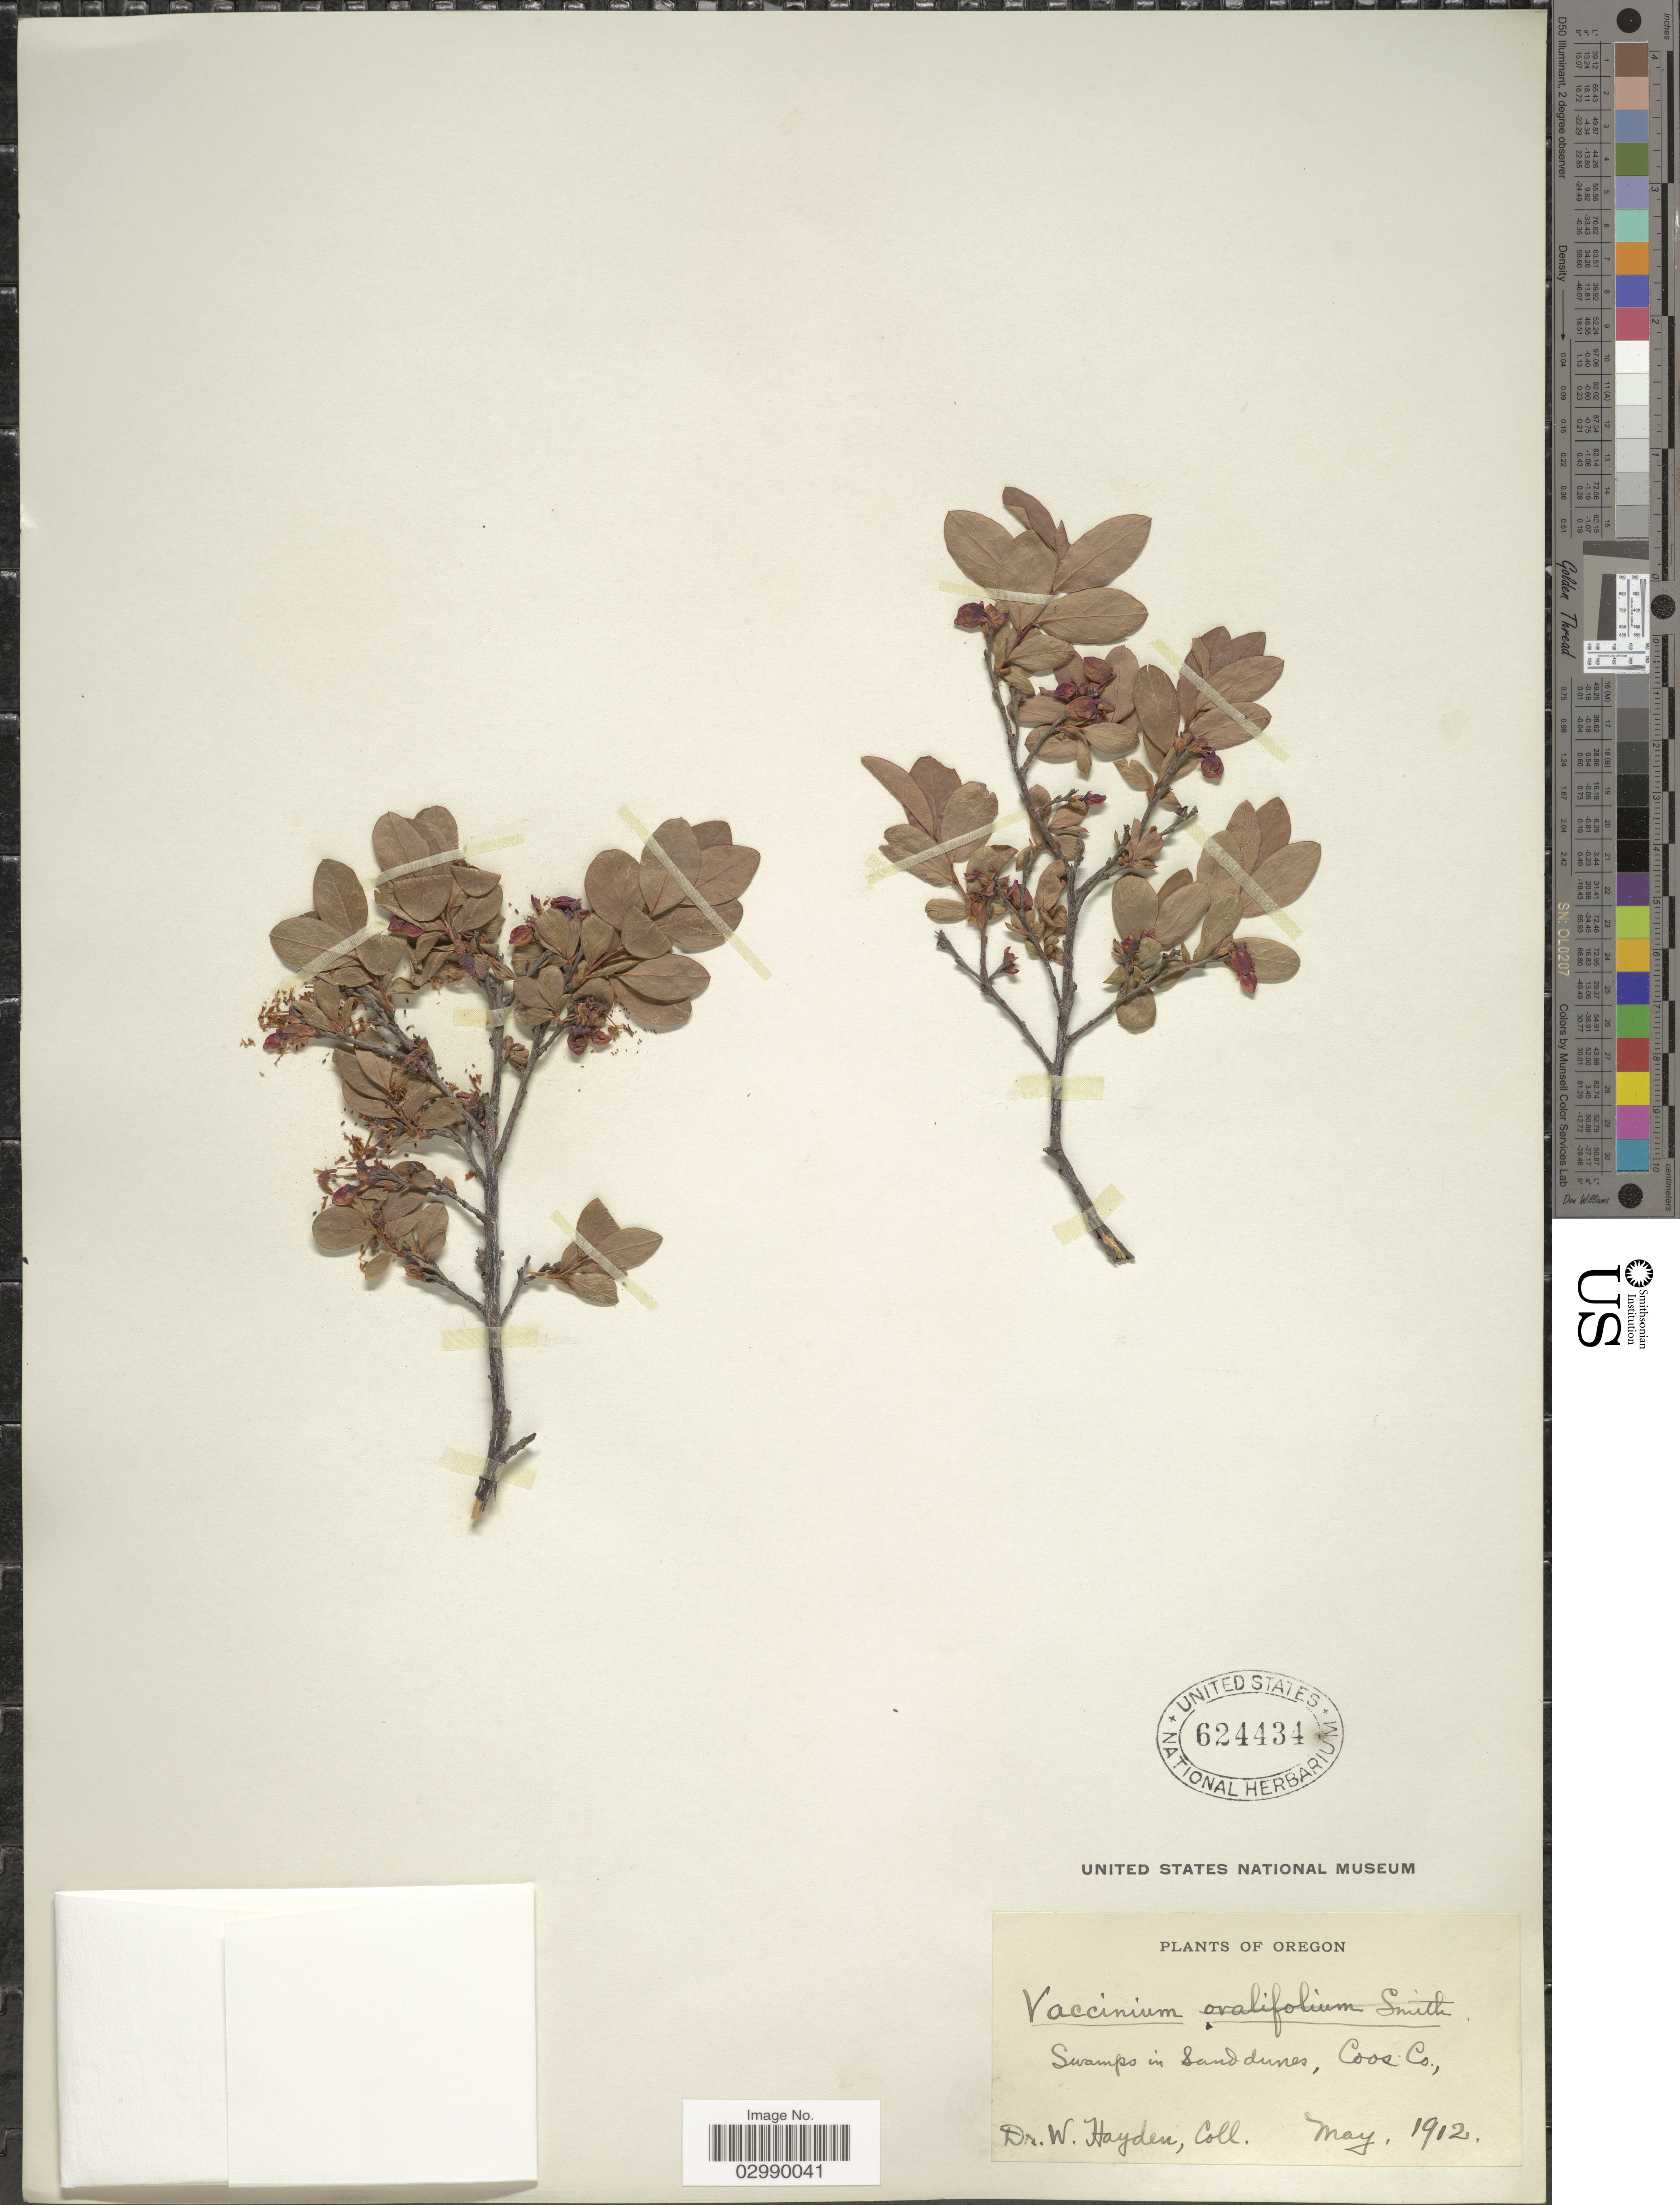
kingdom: Plantae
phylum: Tracheophyta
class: Magnoliopsida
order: Ericales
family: Ericaceae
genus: Vaccinium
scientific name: Vaccinium uliginosum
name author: L.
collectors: W. Hayden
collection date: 1912-05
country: United States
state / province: Oregon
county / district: Coos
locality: Swamps in sand dunes, Coos Co.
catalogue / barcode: US 624434